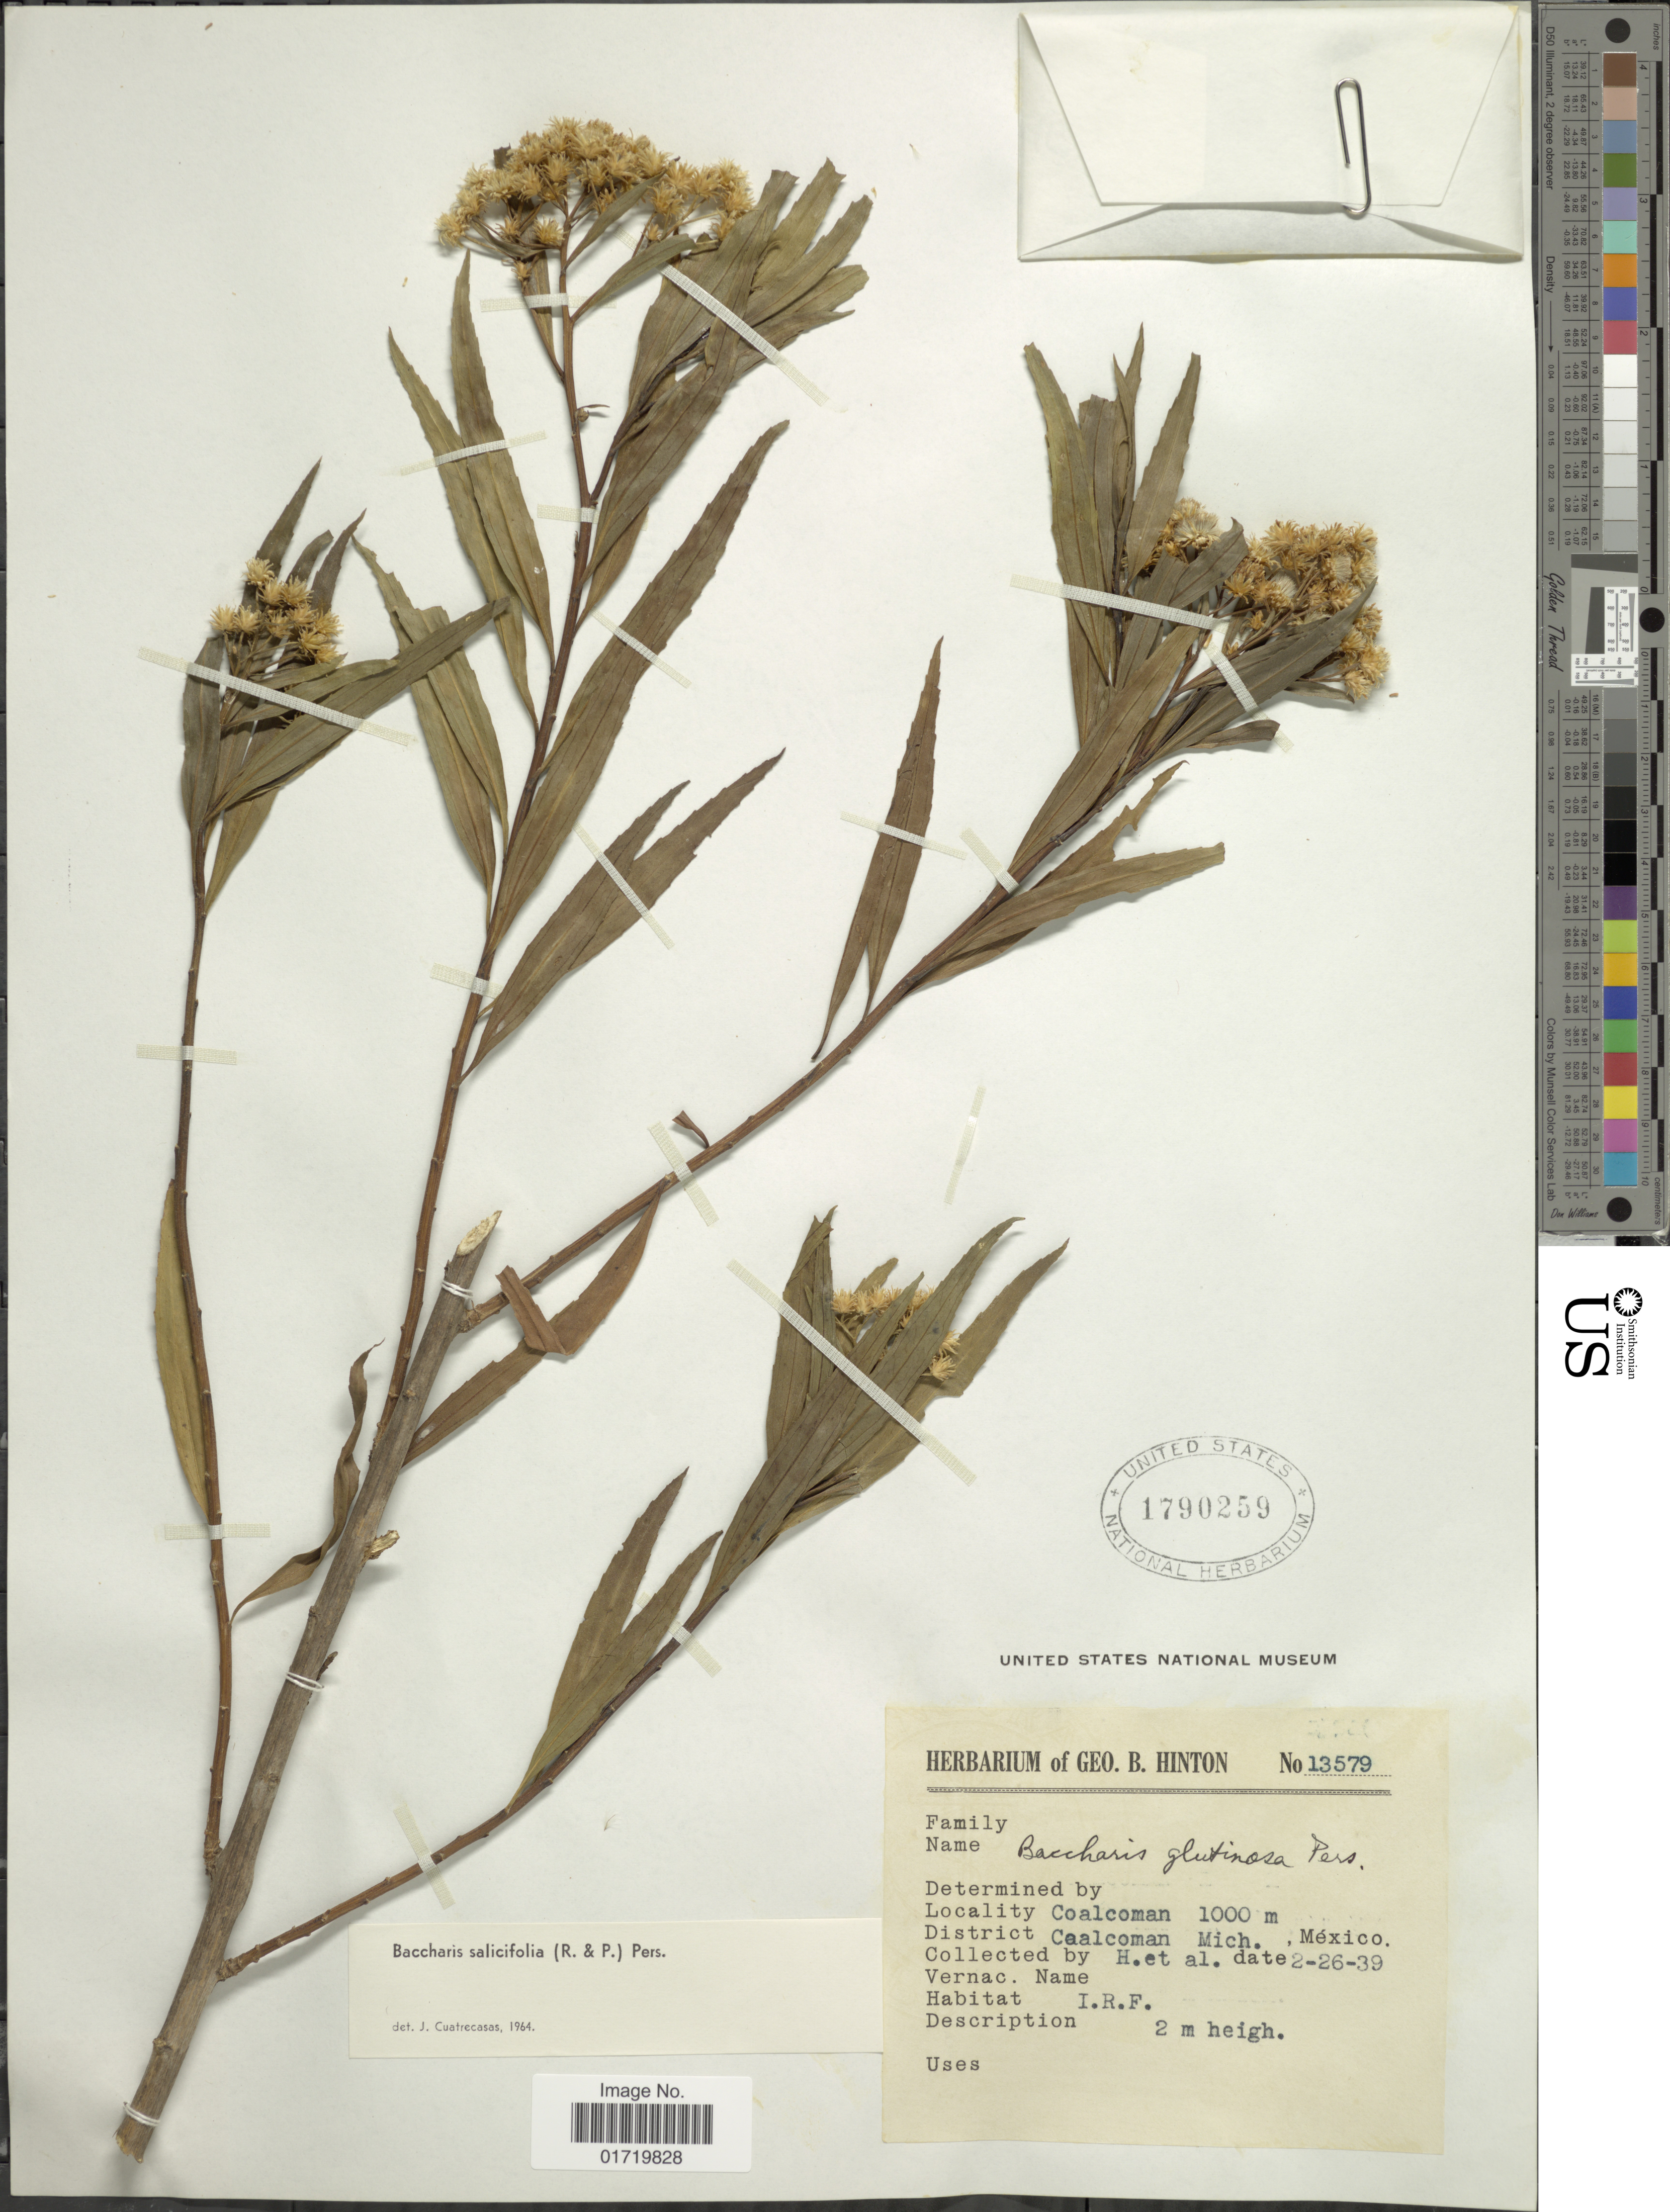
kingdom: Plantae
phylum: Tracheophyta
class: Magnoliopsida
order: Asterales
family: Asteraceae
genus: Baccharis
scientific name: Baccharis salicifolia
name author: (Ruiz & Pav.) Pers.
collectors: G. B. Hinton & et al.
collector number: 13579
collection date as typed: Transcribed d/m/y: 26/2/39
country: Mexico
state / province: Michoacán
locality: Coalcoman, District Coalcoman, Mich.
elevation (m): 1000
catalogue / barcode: US 1790259